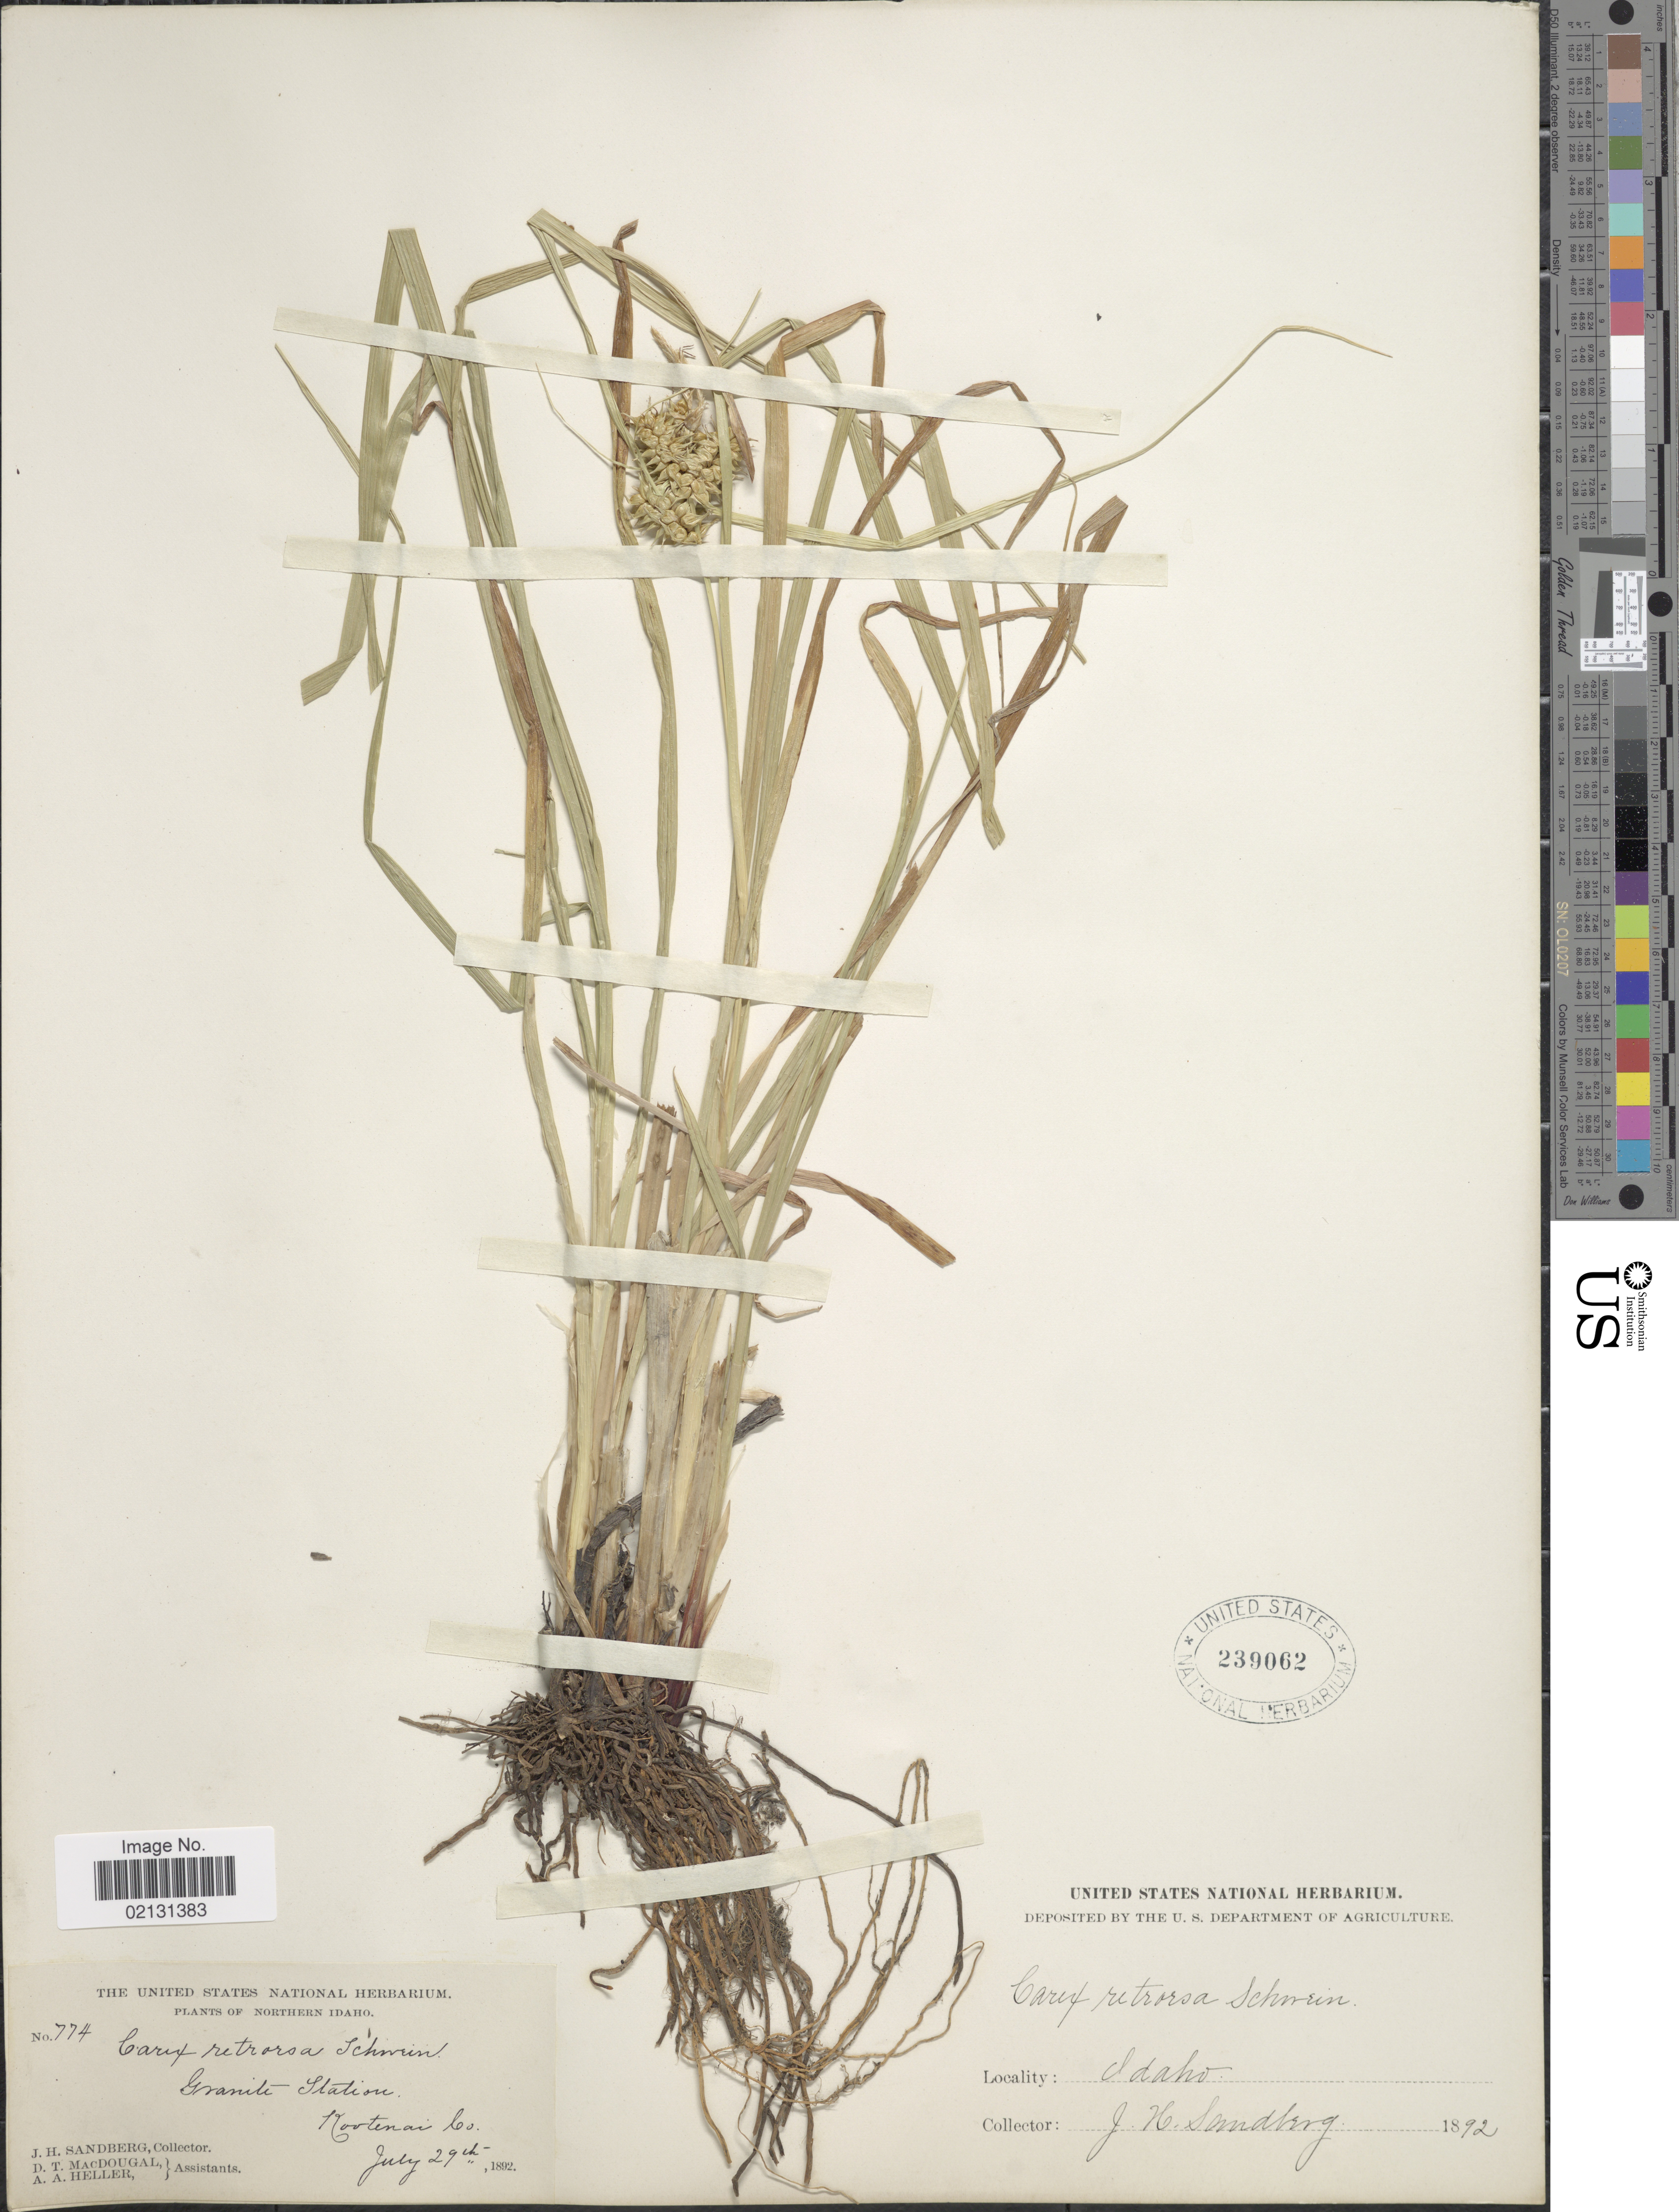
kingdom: Plantae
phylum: Tracheophyta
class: Liliopsida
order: Poales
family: Cyperaceae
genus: Carex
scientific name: Carex retrorsa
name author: Schwein.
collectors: J. H. Sandberg, D. T. MacDougal & A. A. Heller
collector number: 774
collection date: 1892-07-29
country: United States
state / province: Idaho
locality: Northern Idaho, Granite Station, Kootenai Co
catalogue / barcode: US 239062